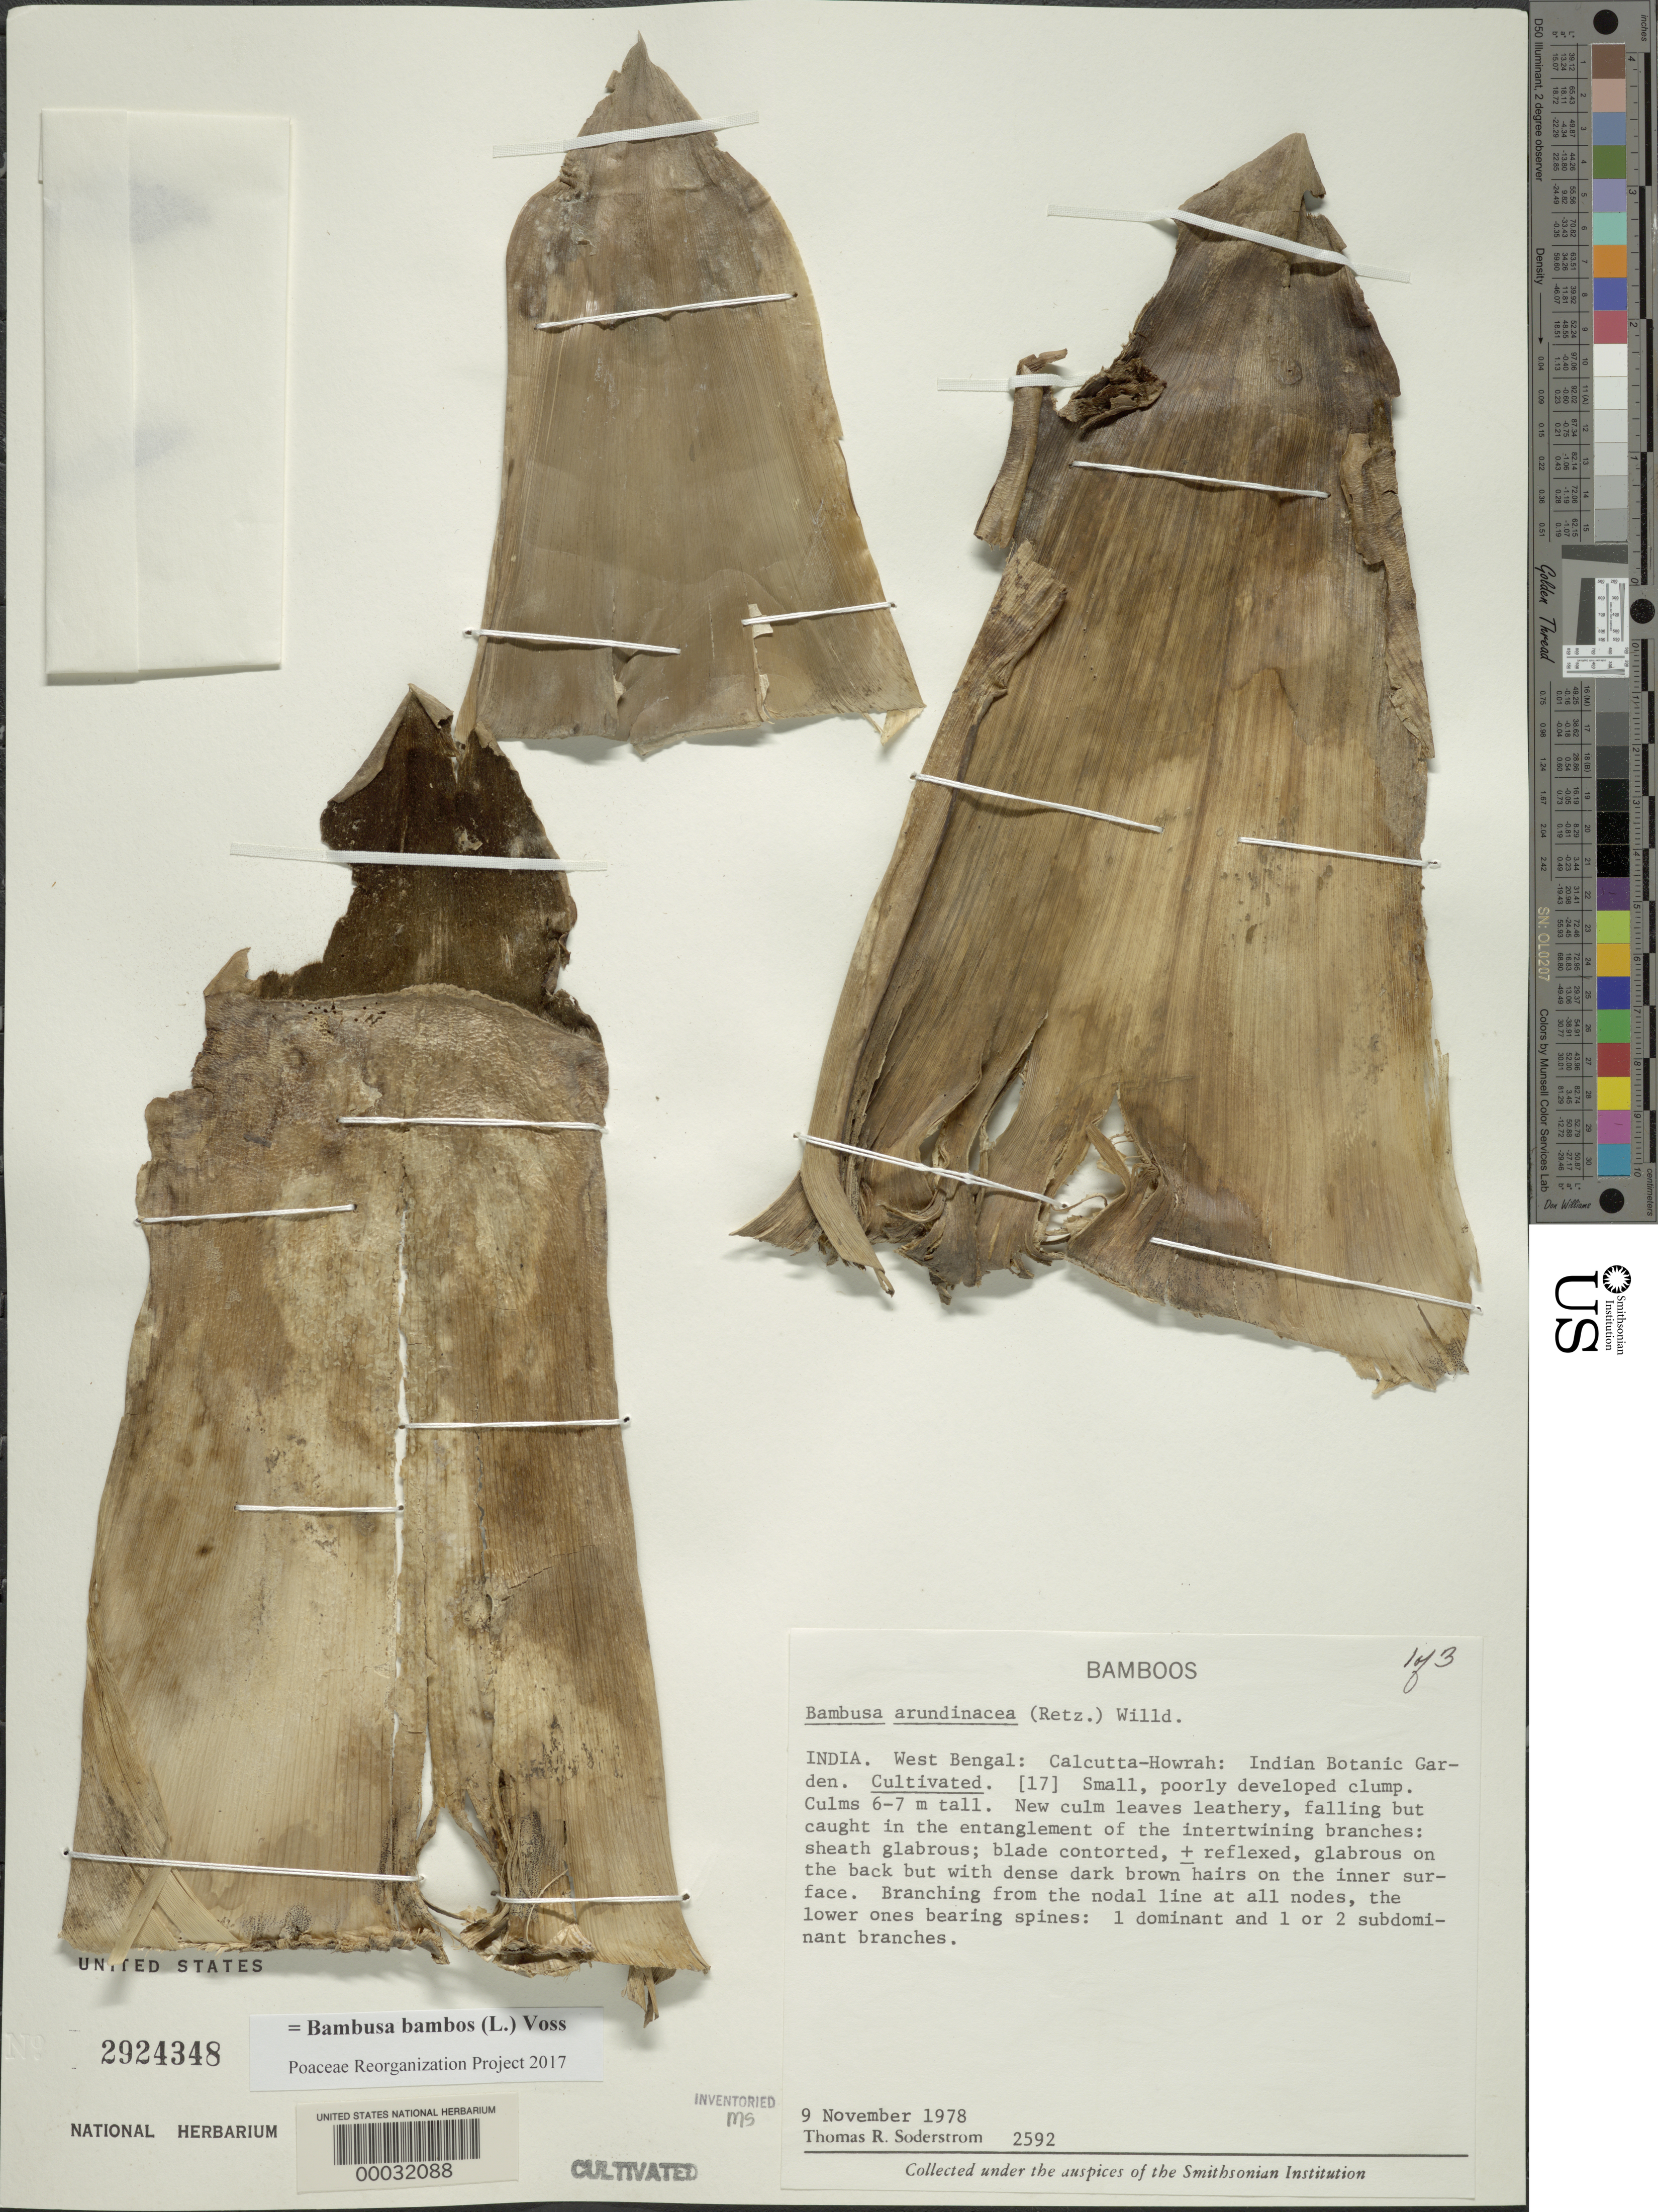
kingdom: Plantae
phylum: Tracheophyta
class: Liliopsida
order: Poales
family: Poaceae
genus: Bambusa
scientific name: Bambusa bambos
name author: (L.) Voss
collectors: T. R. Soderstrom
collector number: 2592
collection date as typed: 09 Nov 1978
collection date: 1978-11-09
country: India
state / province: West Bengal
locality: Calcutta, howrah, indian botanical garden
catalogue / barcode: US 2924348